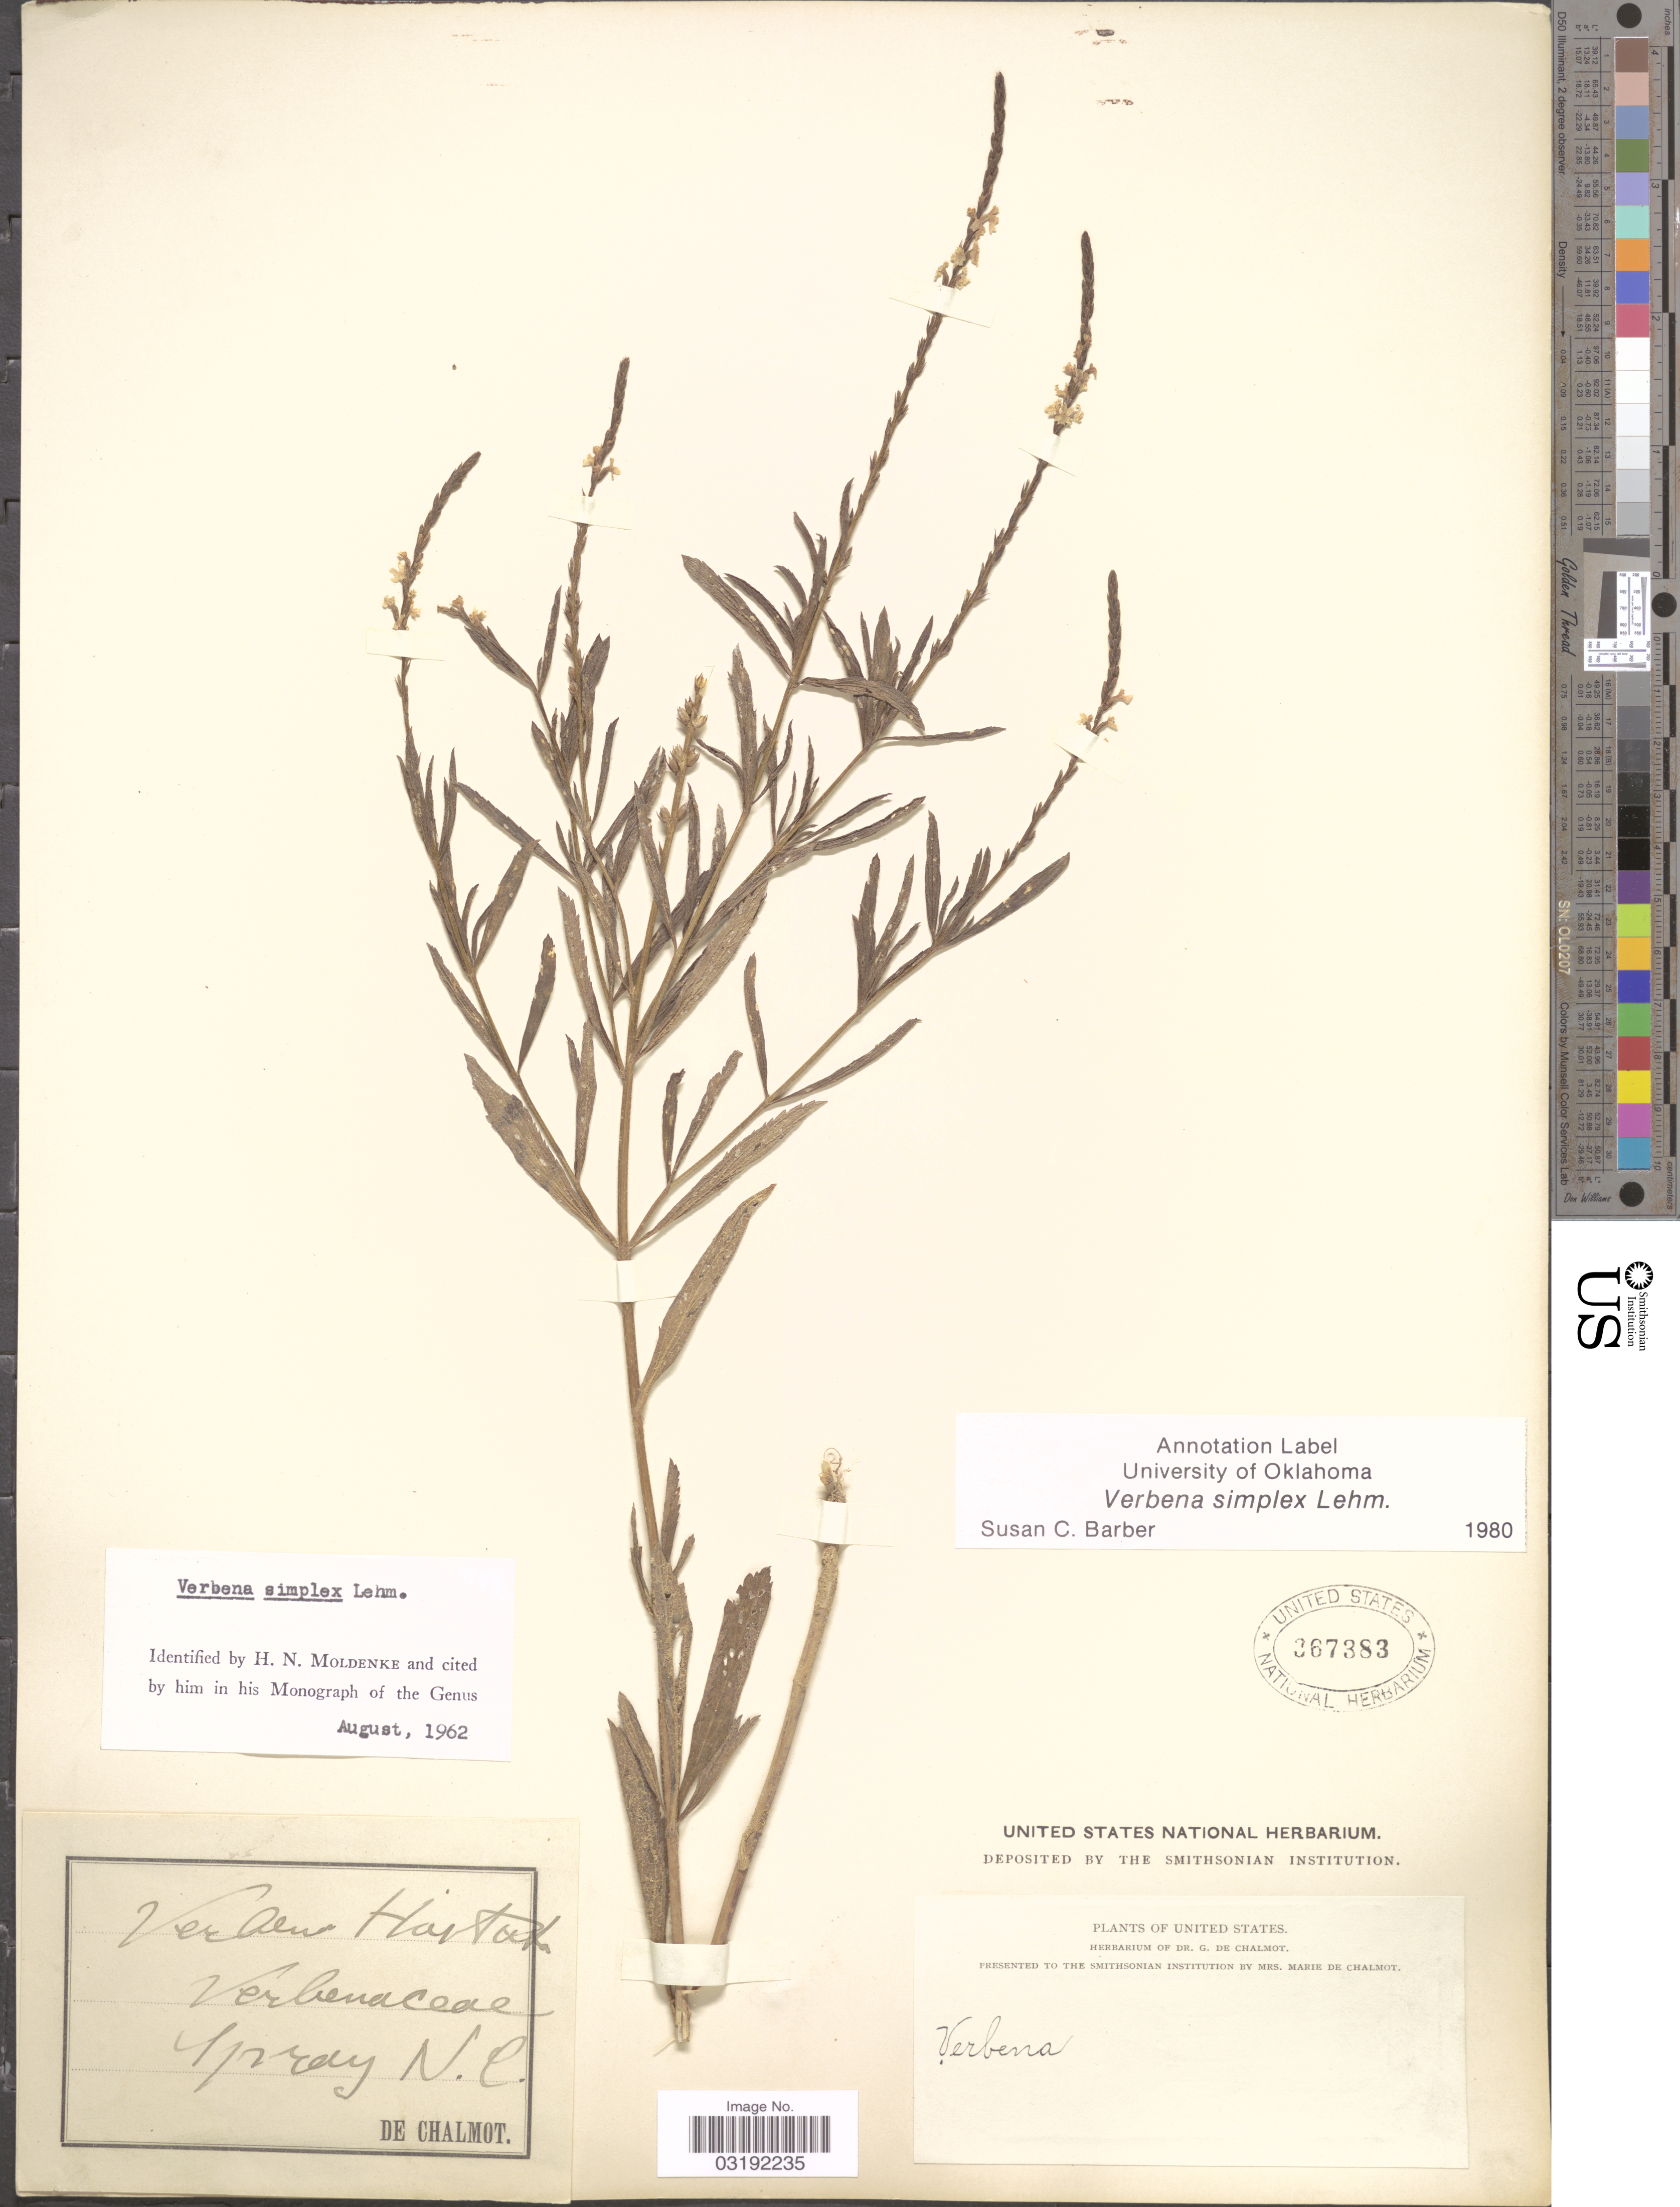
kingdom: Plantae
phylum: Tracheophyta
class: Magnoliopsida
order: Lamiales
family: Verbenaceae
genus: Verbena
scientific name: Verbena simplex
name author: F. Lehm.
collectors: G. de Chalmot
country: United States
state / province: North Carolina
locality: Spray.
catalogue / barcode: US 367383